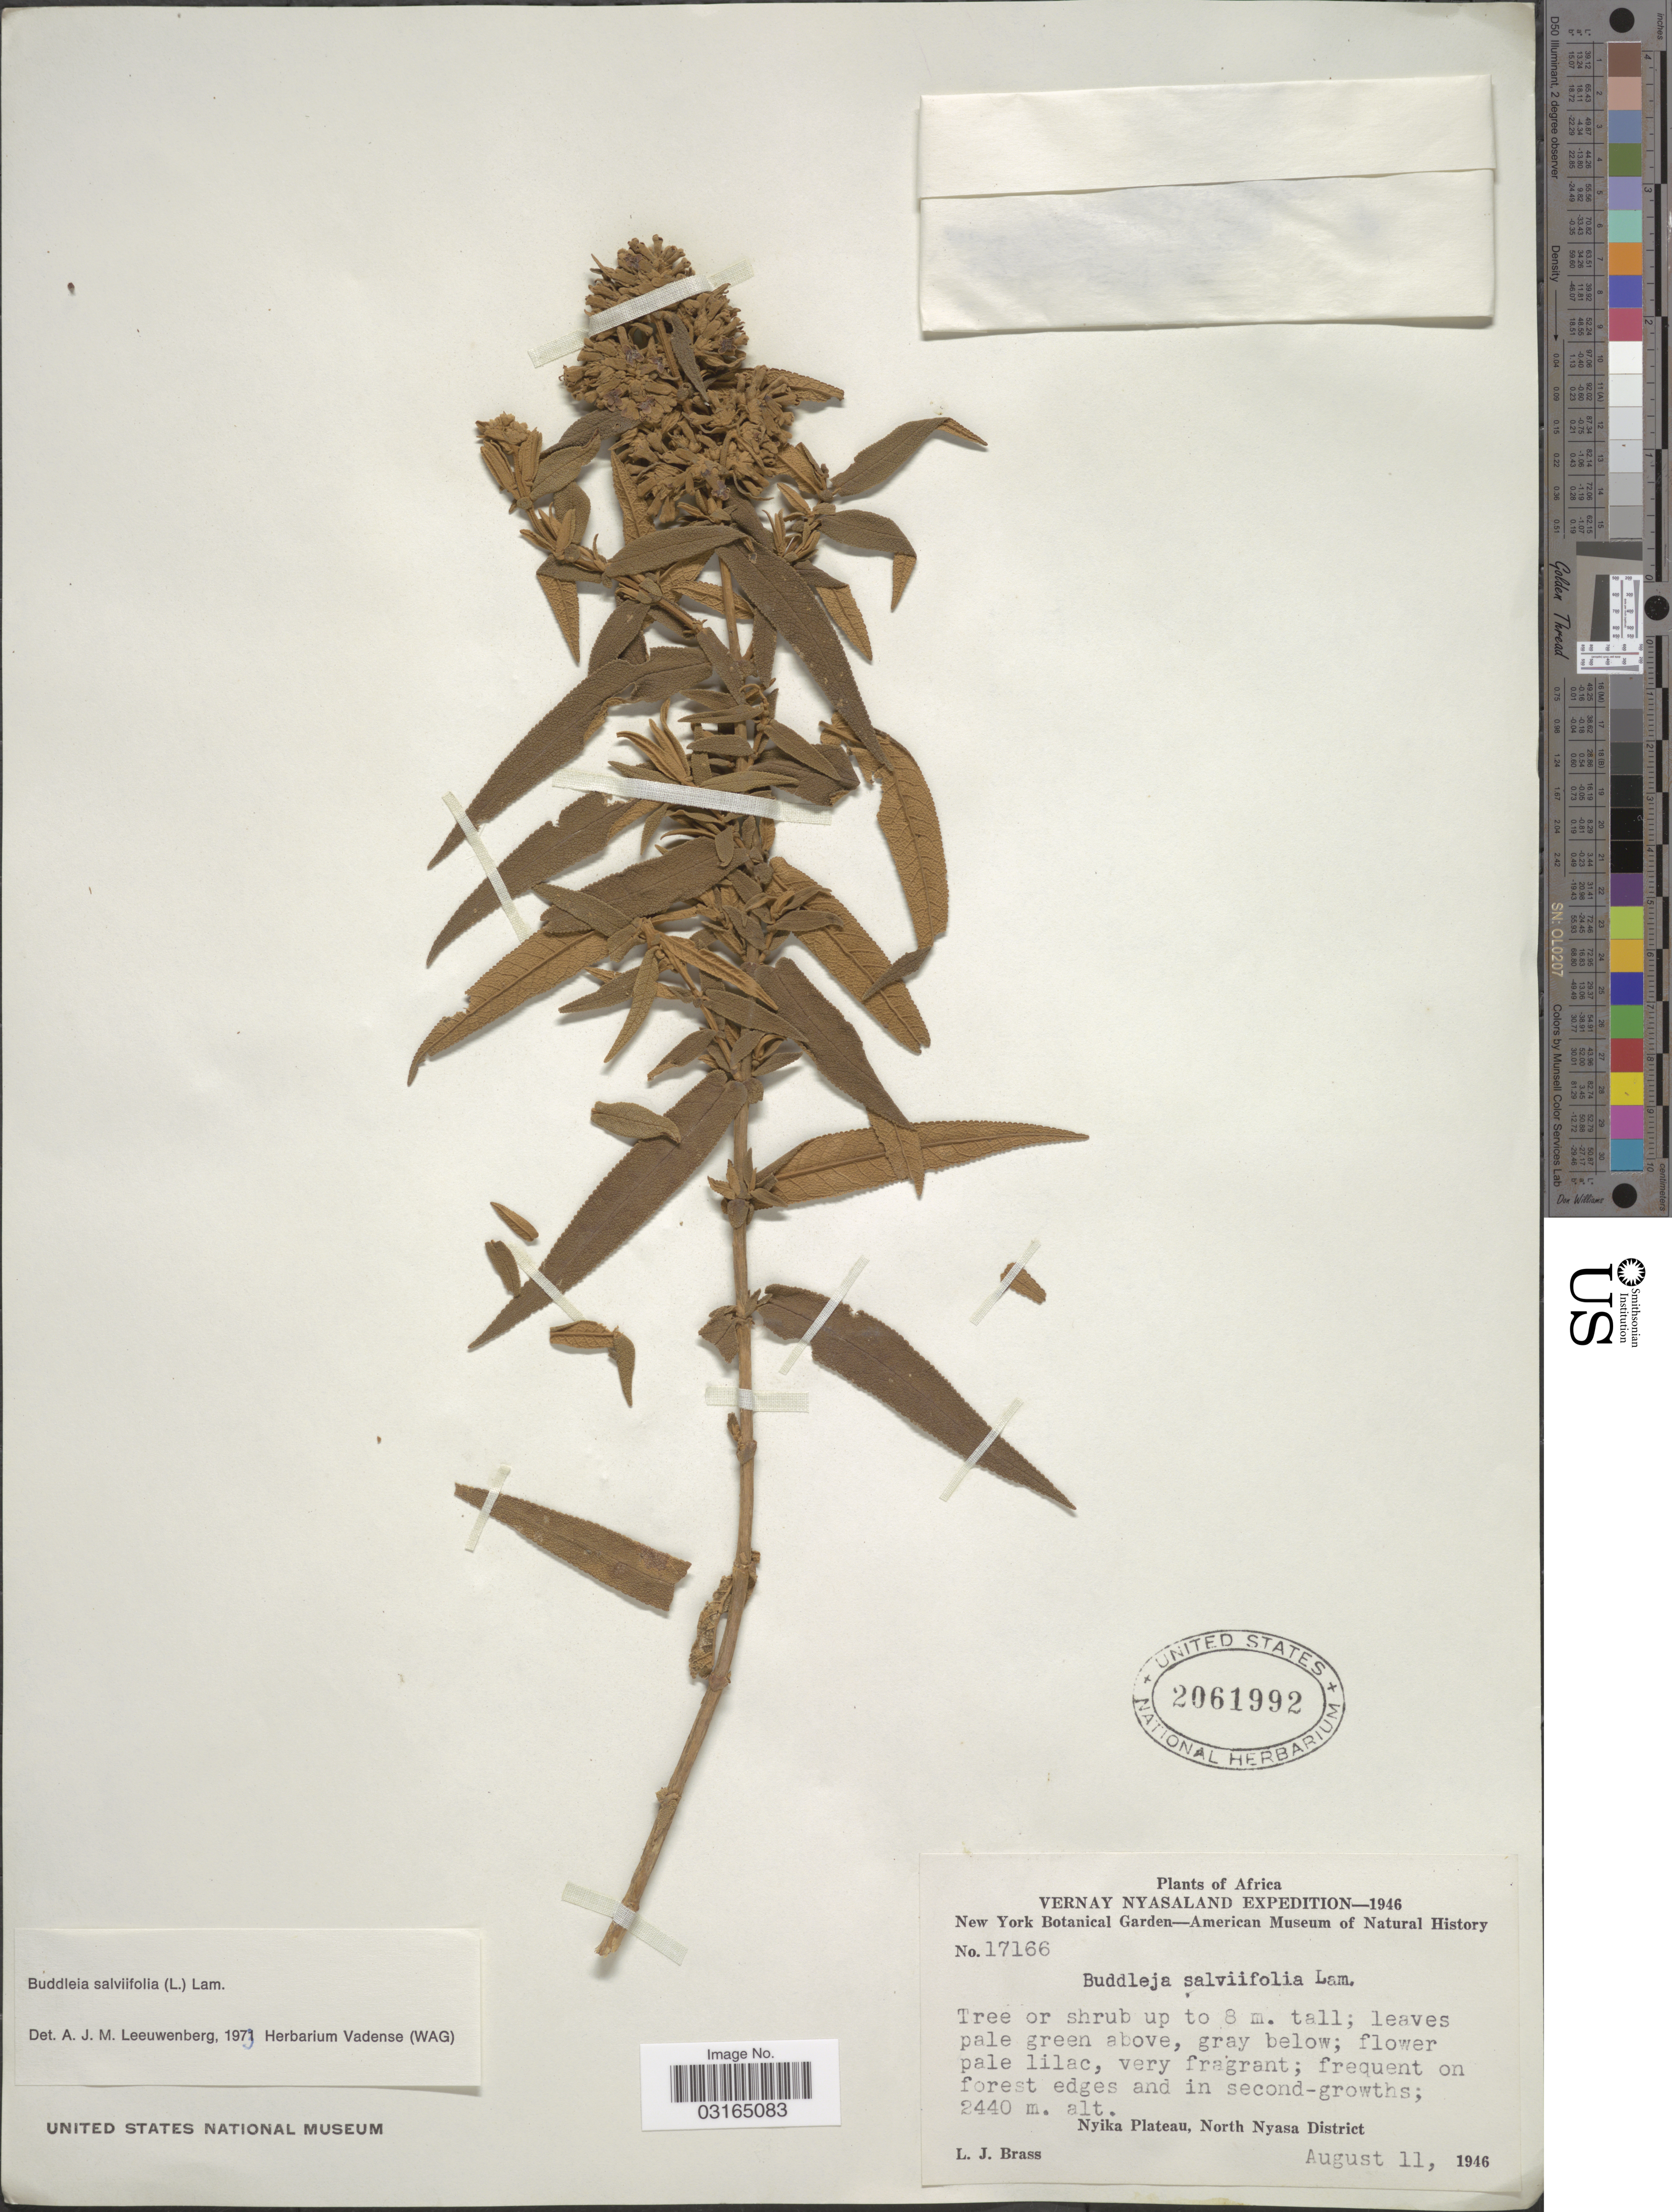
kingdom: Plantae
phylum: Tracheophyta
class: Magnoliopsida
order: Lamiales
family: Scrophulariaceae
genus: Buddleja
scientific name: Buddleja salviifolia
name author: (L.) Lam.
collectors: L. J. Brass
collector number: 17166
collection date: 1946-08-11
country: Malawi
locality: Nyasaland. Nyika Plateau, North Nyasa District.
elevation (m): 2440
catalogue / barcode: US 2061992